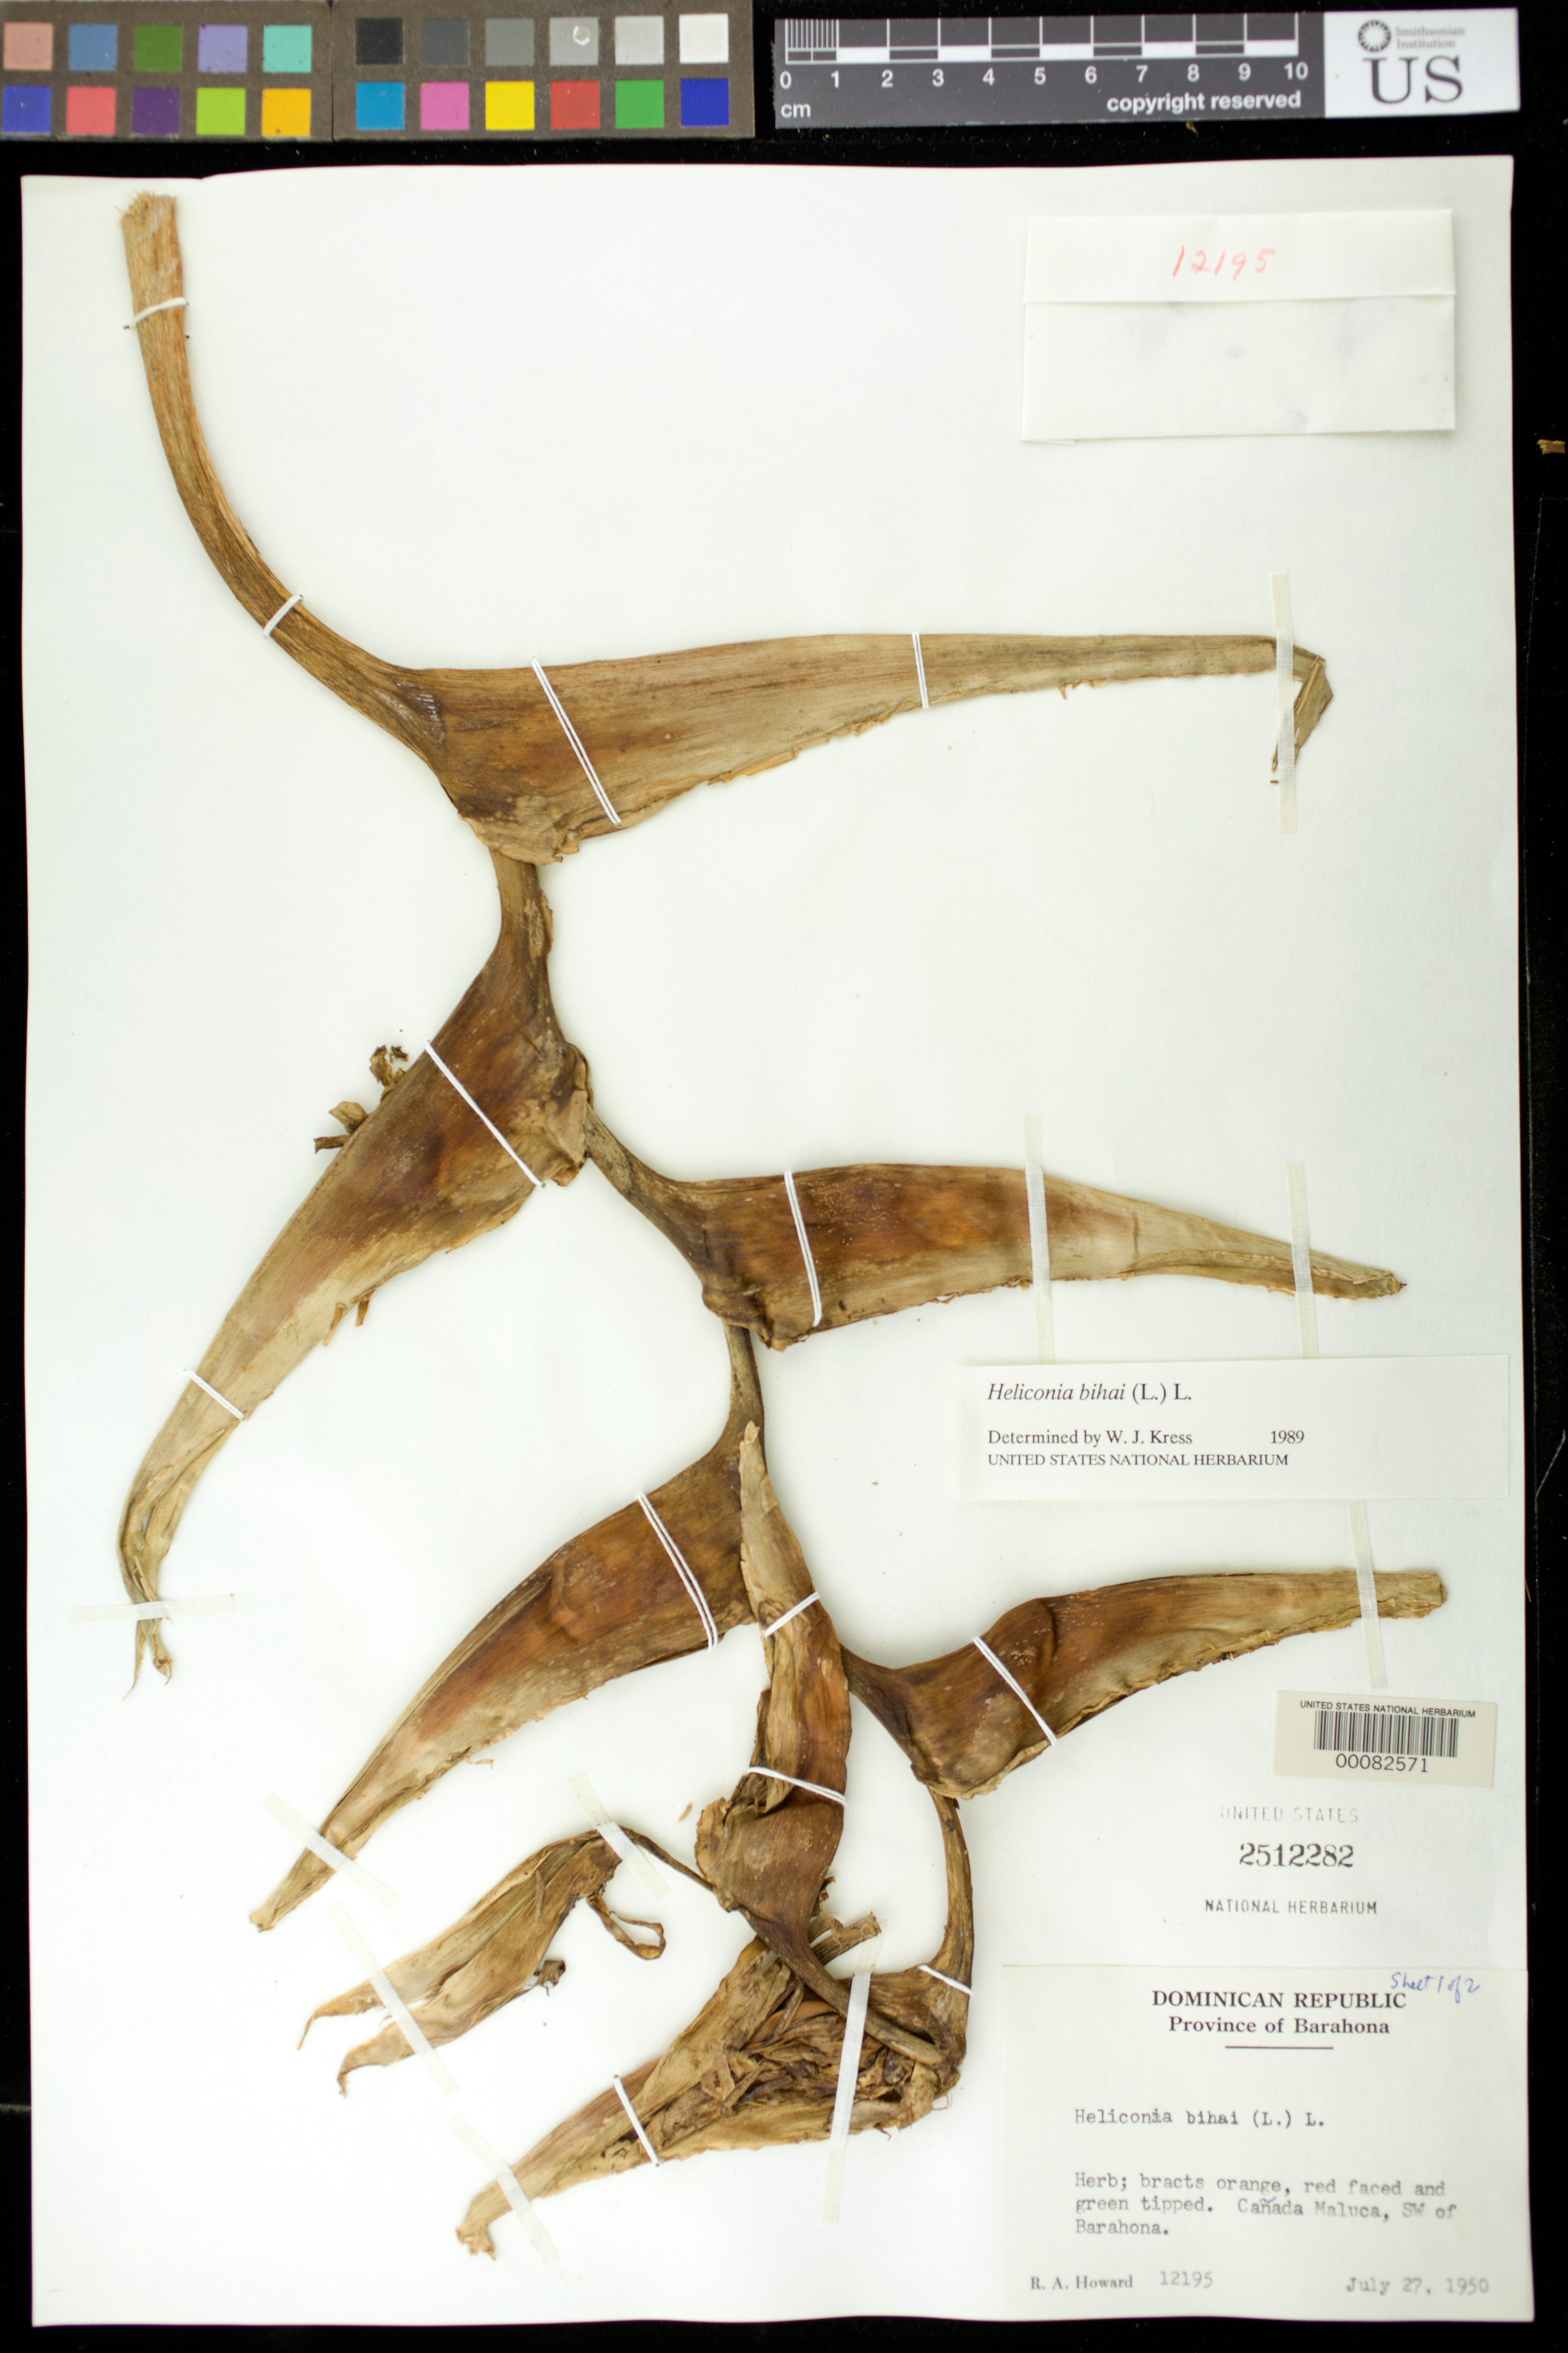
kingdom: Plantae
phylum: Tracheophyta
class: Liliopsida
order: Zingiberales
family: Heliconiaceae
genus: Heliconia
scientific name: Heliconia bihai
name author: (L.) L.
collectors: R. A. Howard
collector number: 12195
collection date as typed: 27 Jul 1950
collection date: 1950-07-27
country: Dominican Republic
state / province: Barahona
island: Hispaniola Island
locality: Canada maluca, sw of barahona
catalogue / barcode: US 2512282